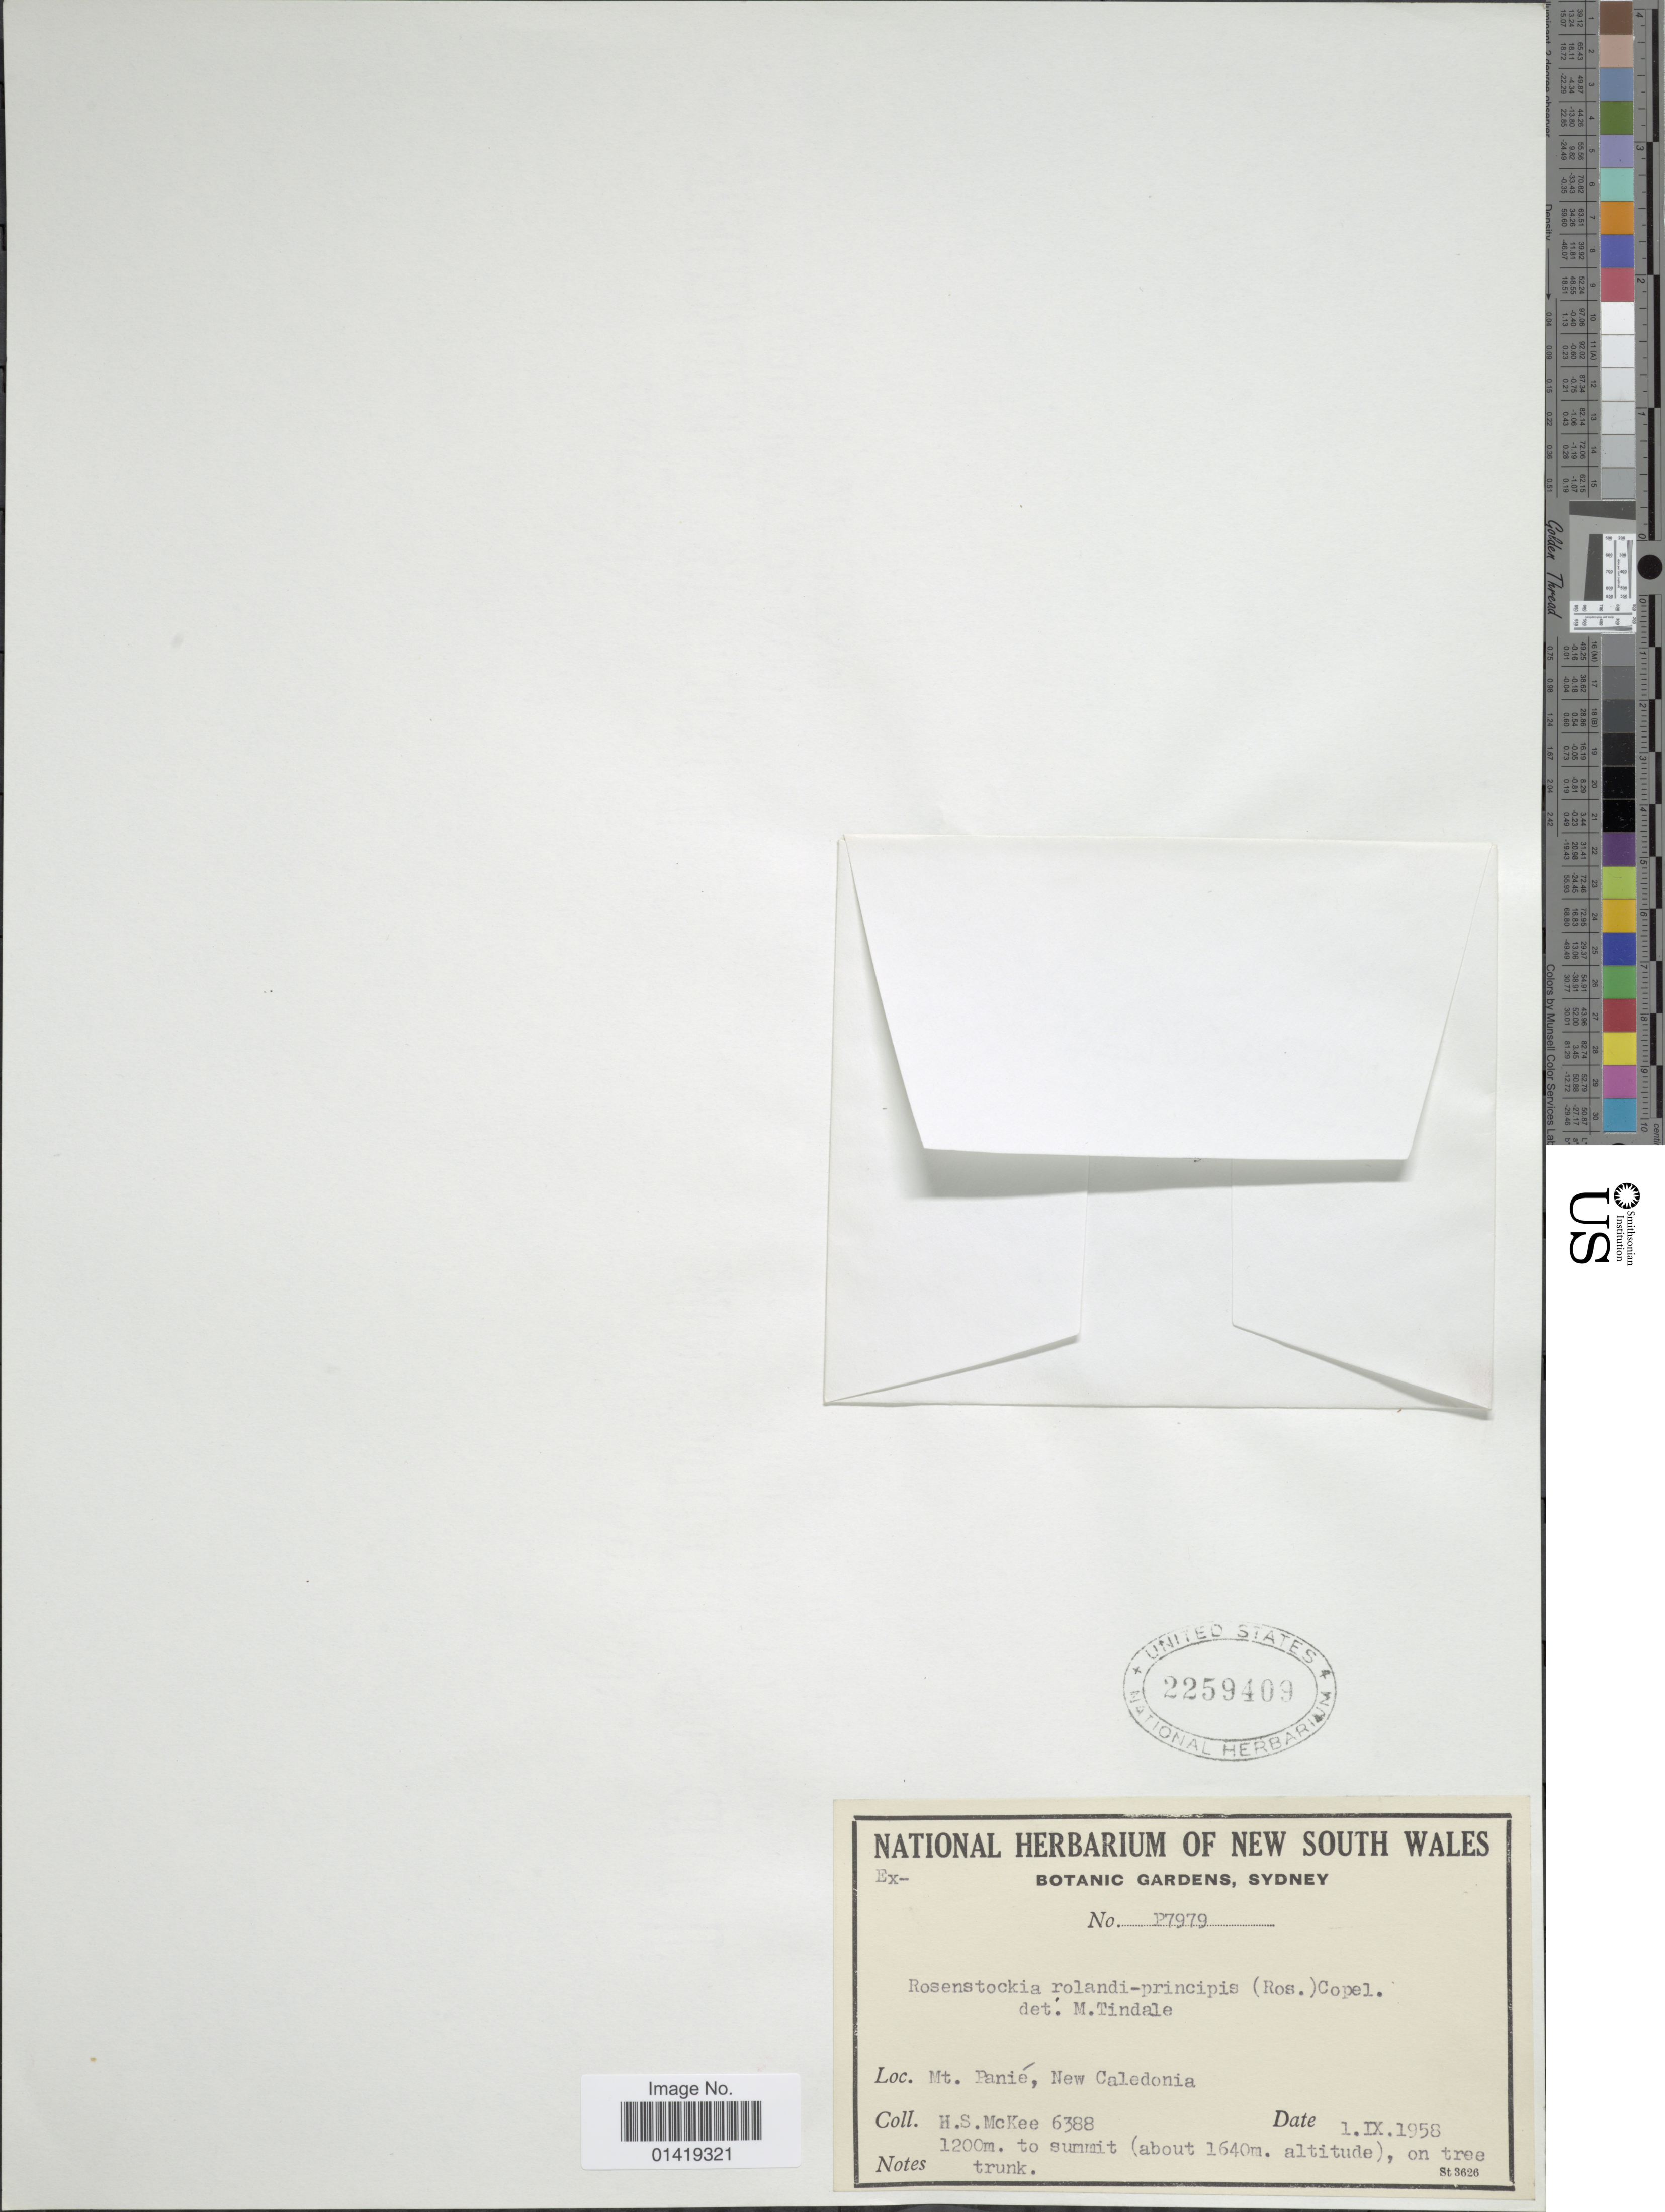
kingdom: Plantae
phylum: Tracheophyta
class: Polypodiopsida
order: Hymenophyllales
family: Hymenophyllaceae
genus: Hymenophyllum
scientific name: Hymenophyllum rolandi-principis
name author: Rosenst.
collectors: H. S. McKee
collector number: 6388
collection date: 1958-09-01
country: New Caledonia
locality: Mt. Panie, New Caledonia 1200m to summit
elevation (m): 1640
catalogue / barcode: US 2259409